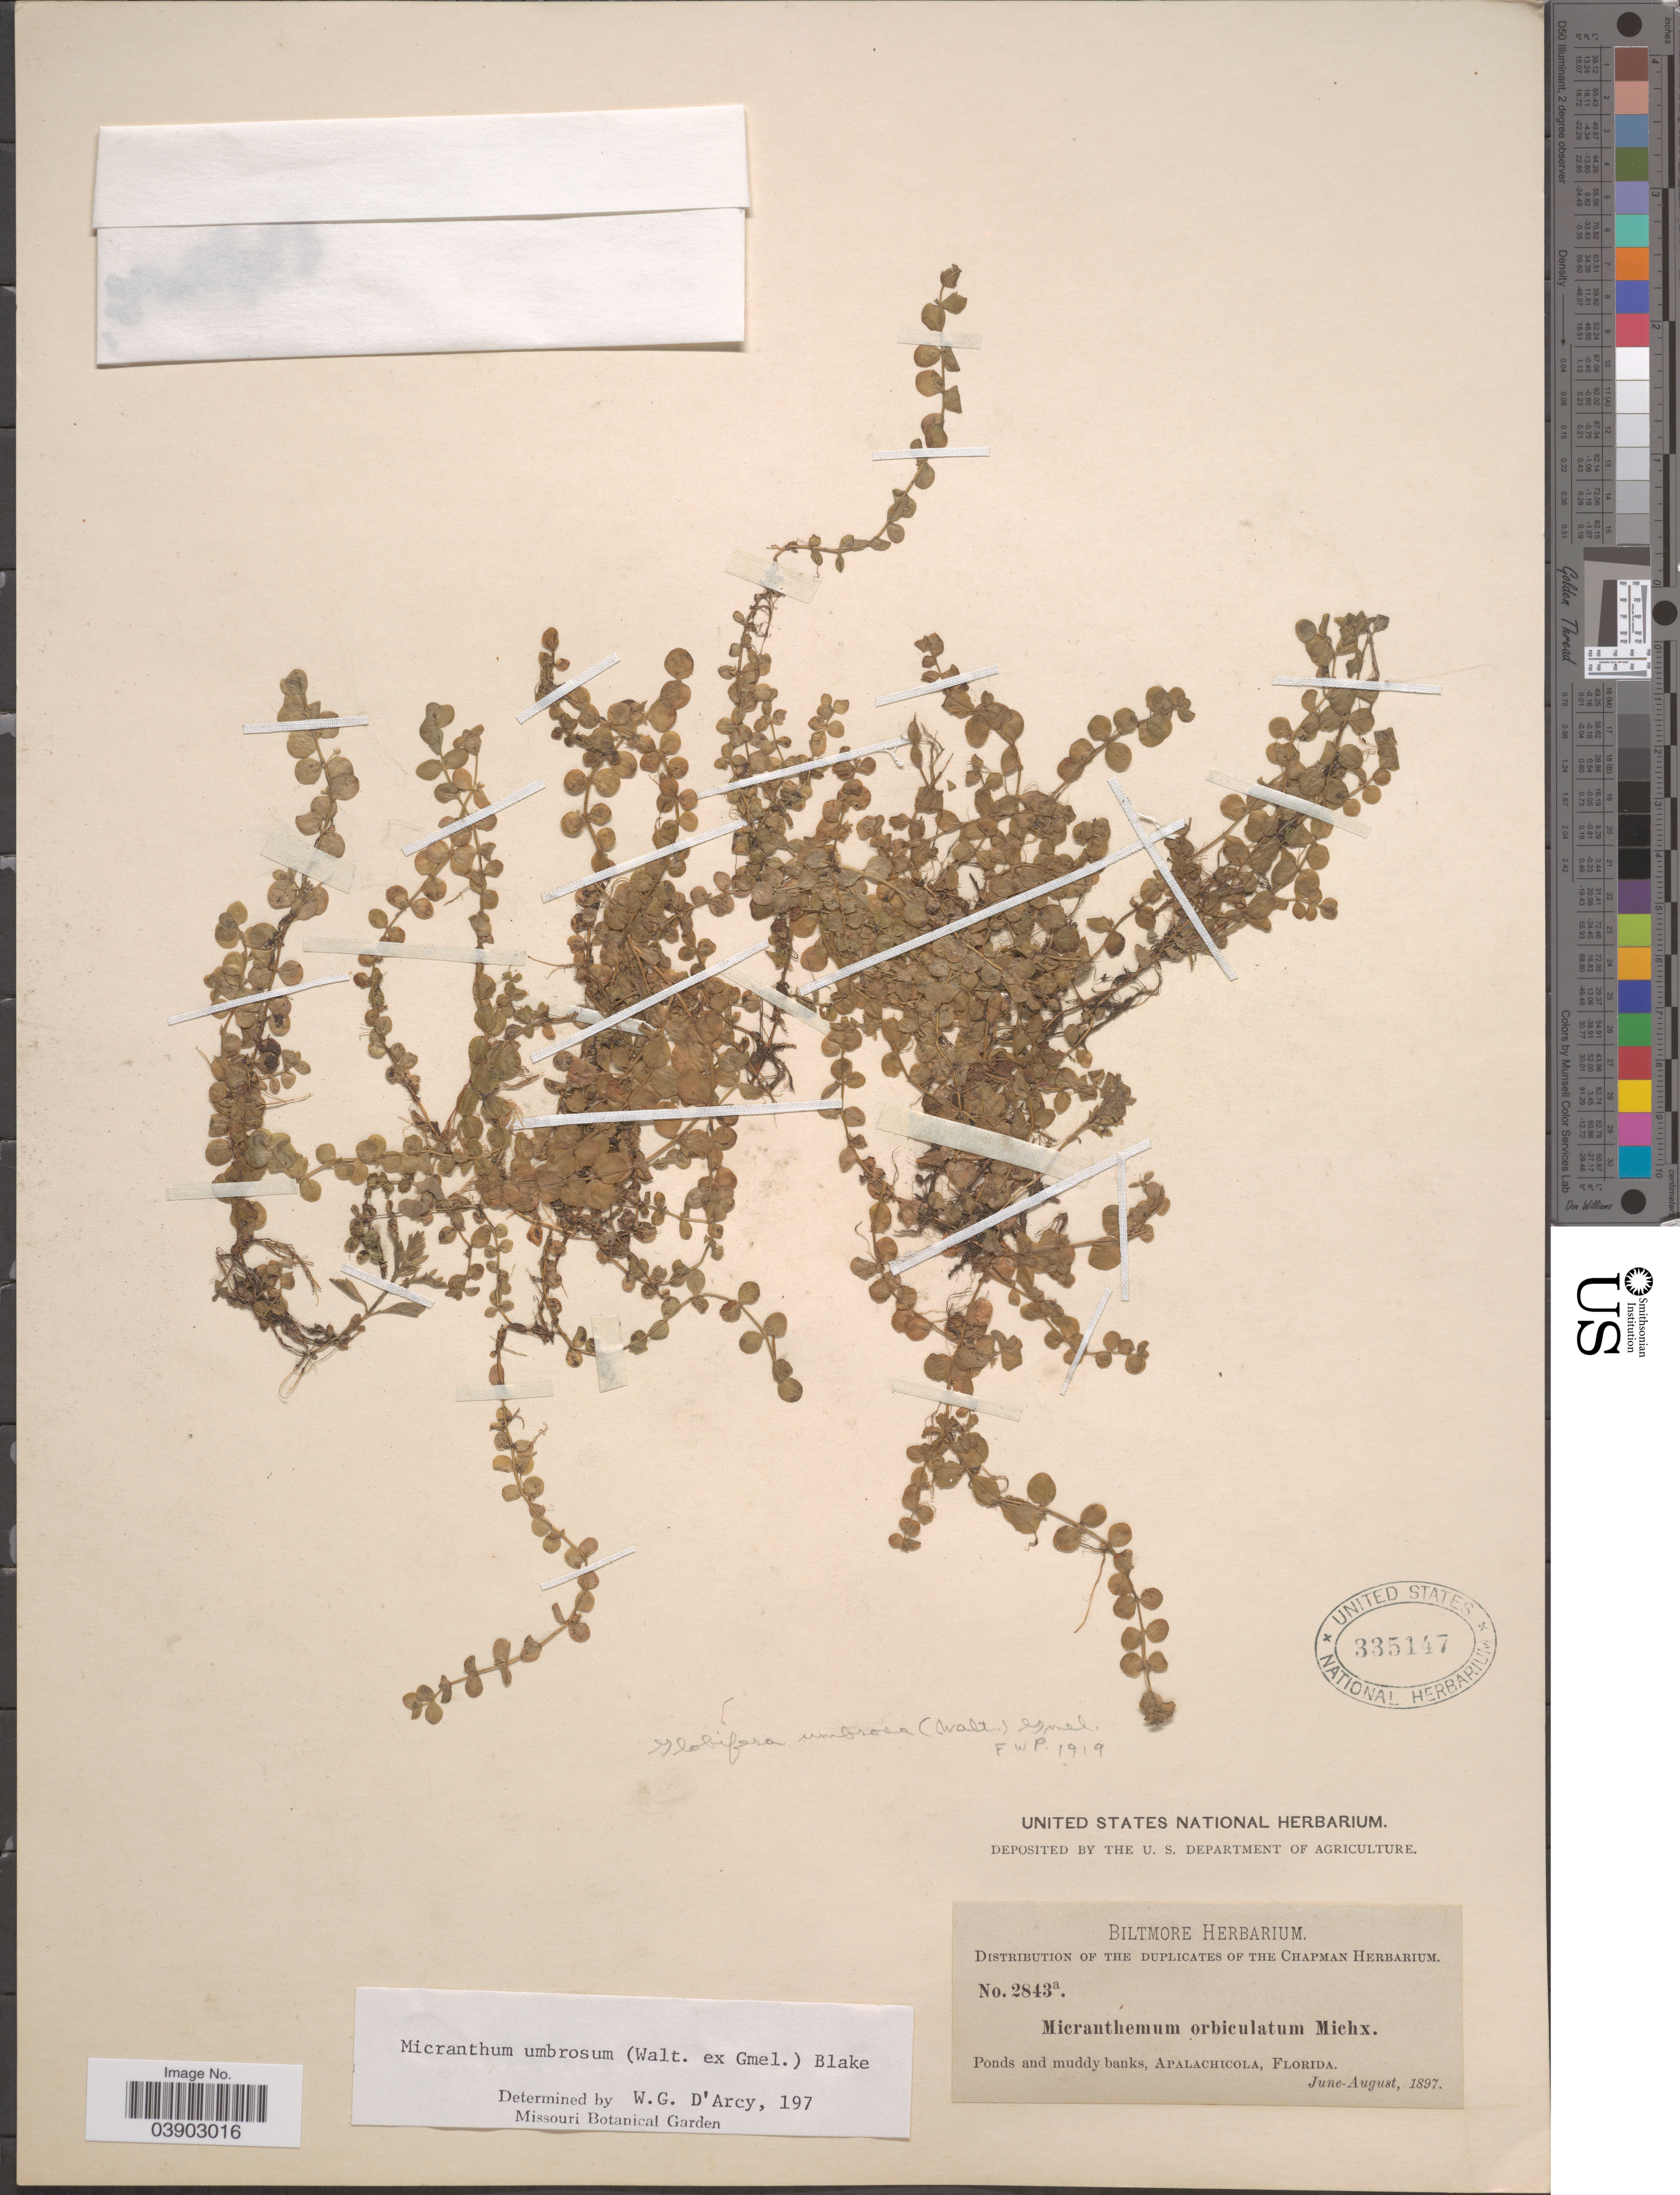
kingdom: Plantae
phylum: Tracheophyta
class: Magnoliopsida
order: Lamiales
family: Linderniaceae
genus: Micranthemum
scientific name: Micranthemum umbrosum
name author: (J.F. Gmel.) S.F. Blake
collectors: ex herb. Biltmore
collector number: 2843a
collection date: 1897-06/1897-08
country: United States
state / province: Florida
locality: Apalachicola.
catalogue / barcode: US 335147